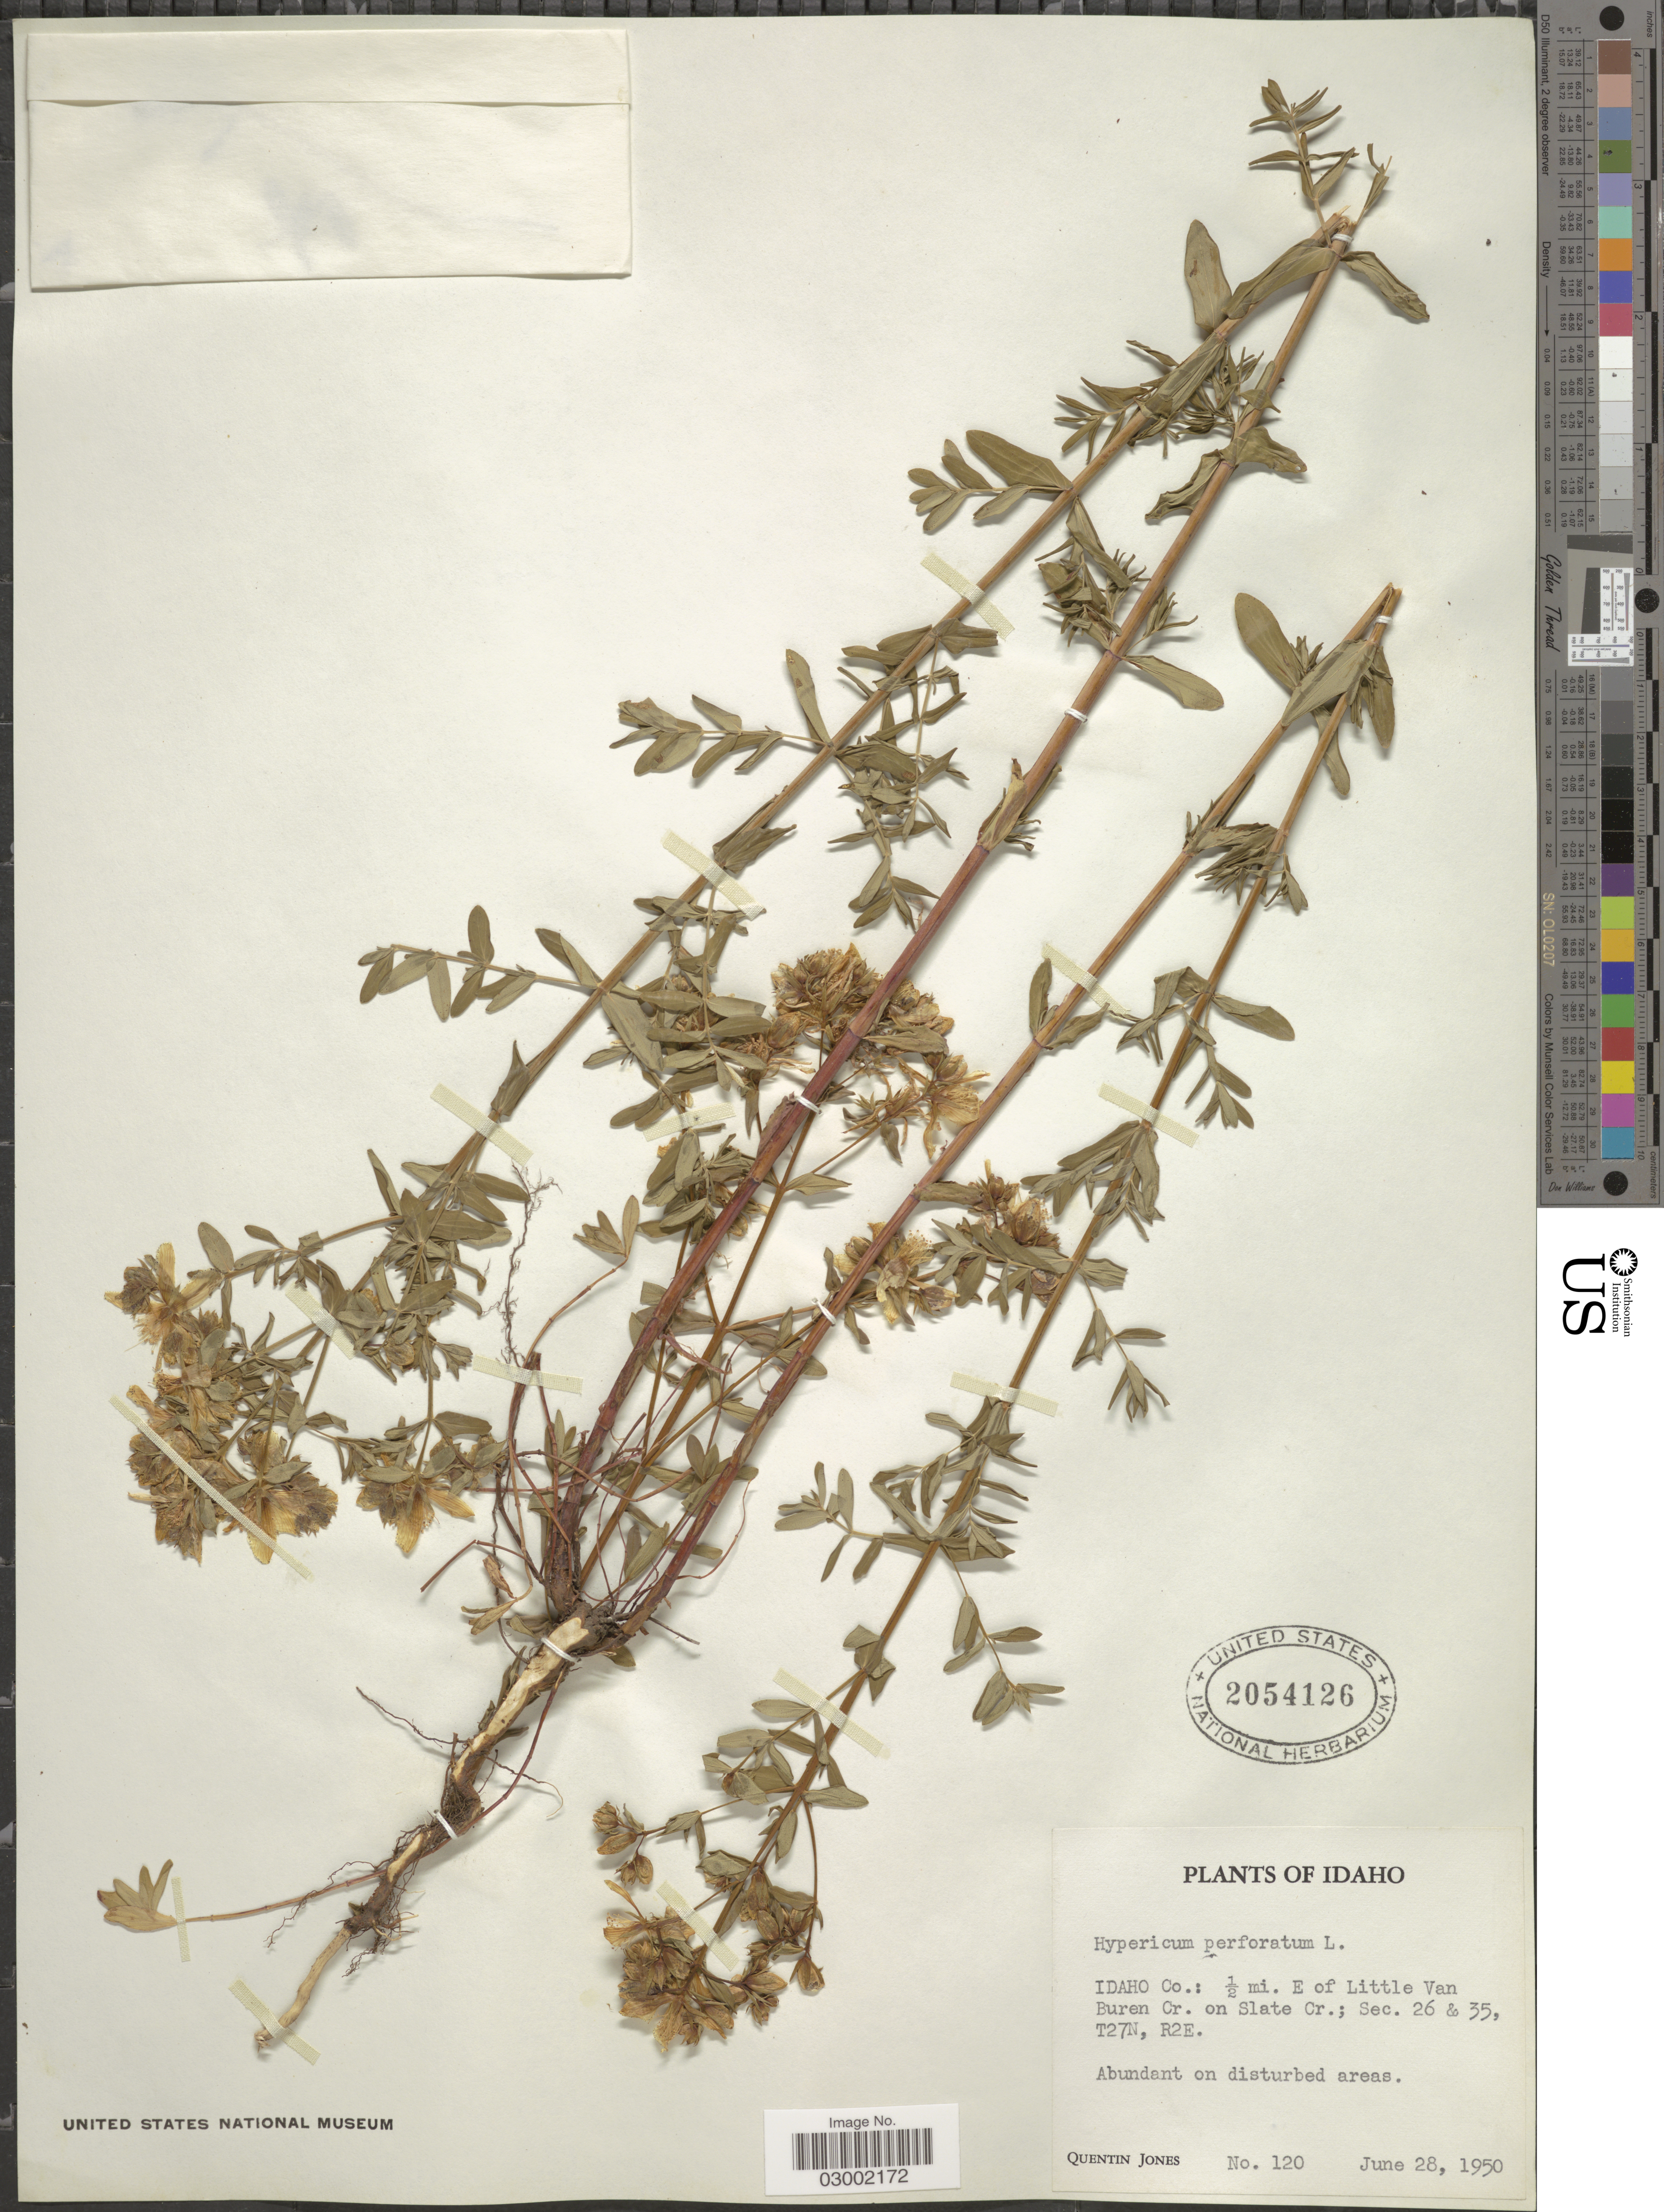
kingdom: Plantae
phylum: Tracheophyta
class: Magnoliopsida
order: Malpighiales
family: Hypericaceae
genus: Hypericum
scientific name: Hypericum perforatum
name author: L.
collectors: Q. Jones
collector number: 120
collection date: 1950-06-28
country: United States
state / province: Idaho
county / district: Idaho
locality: ½ mi. E of Little Van Buren Cr. on Slate Cr.; Sec. 26 & 35, T27N, R2E.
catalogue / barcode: US 2054126